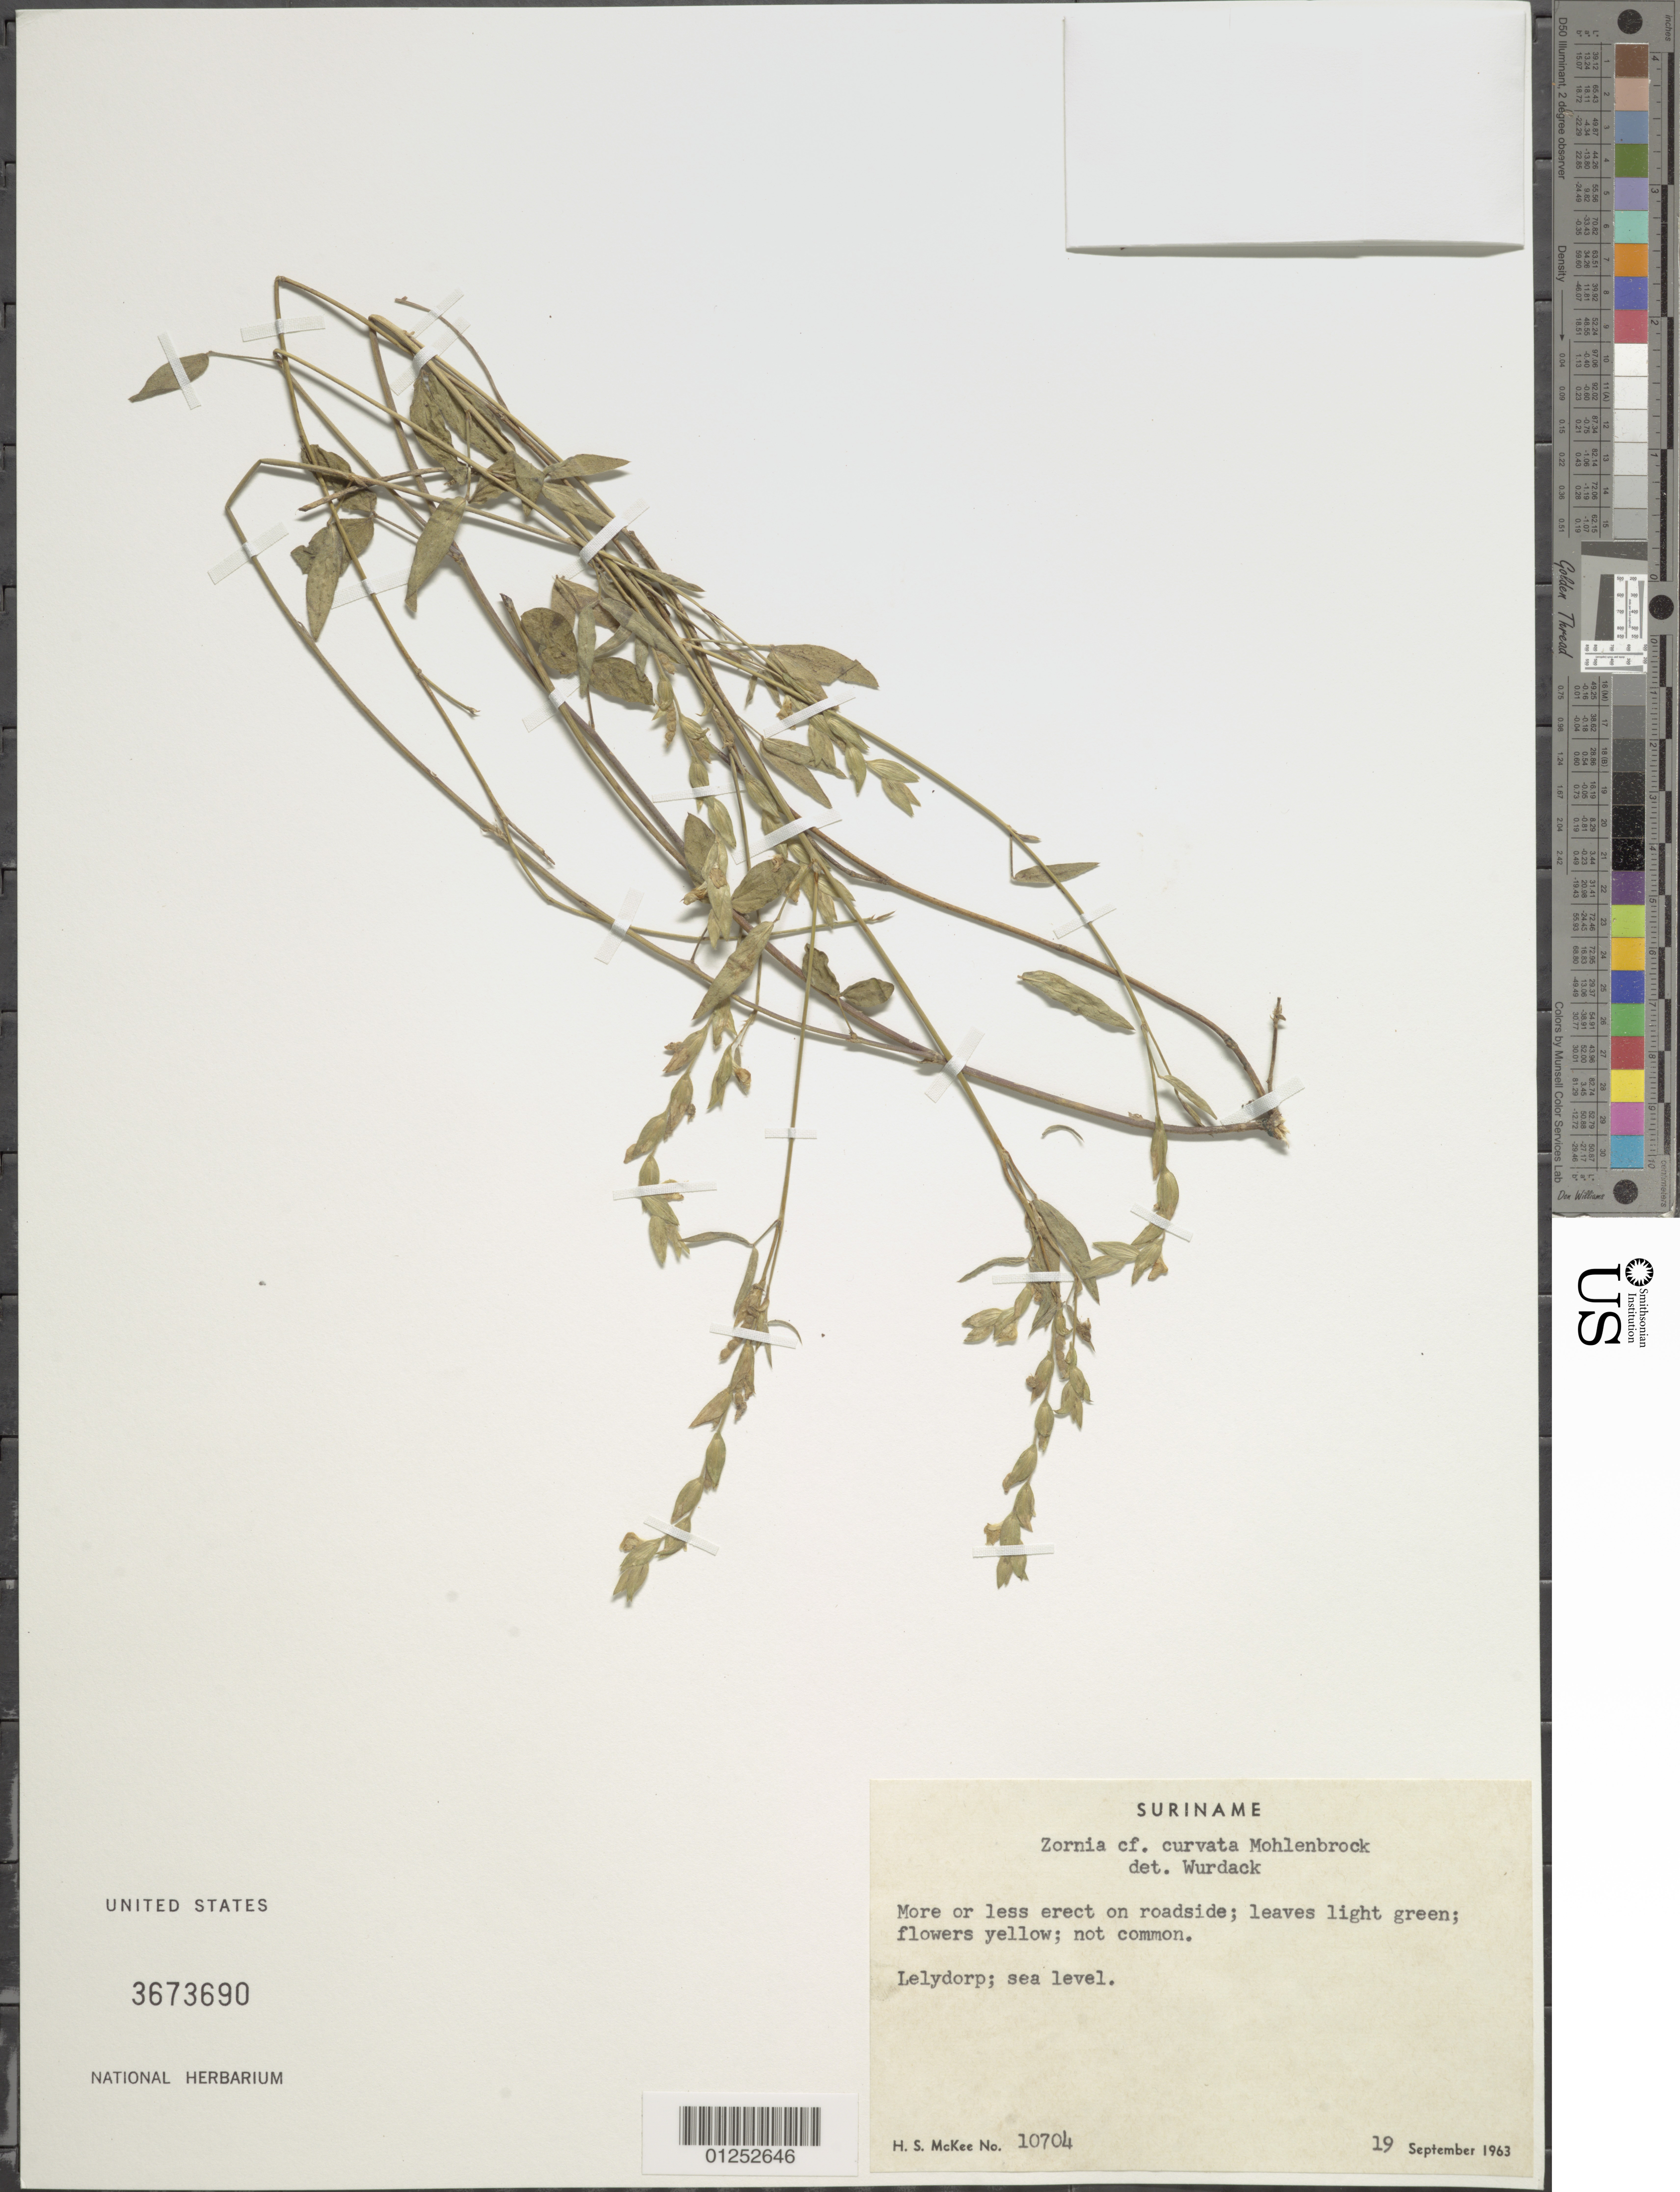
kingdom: Plantae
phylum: Tracheophyta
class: Magnoliopsida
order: Fabales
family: Fabaceae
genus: Zornia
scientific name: Zornia curvata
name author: Mohlenbr.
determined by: Wurdack, John J., (US), US (UNITED STATES)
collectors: G. S. McKee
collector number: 10704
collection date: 1963-09-19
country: Suriname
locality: Lelydorp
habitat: Roadside; not common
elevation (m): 0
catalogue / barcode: US 3673690